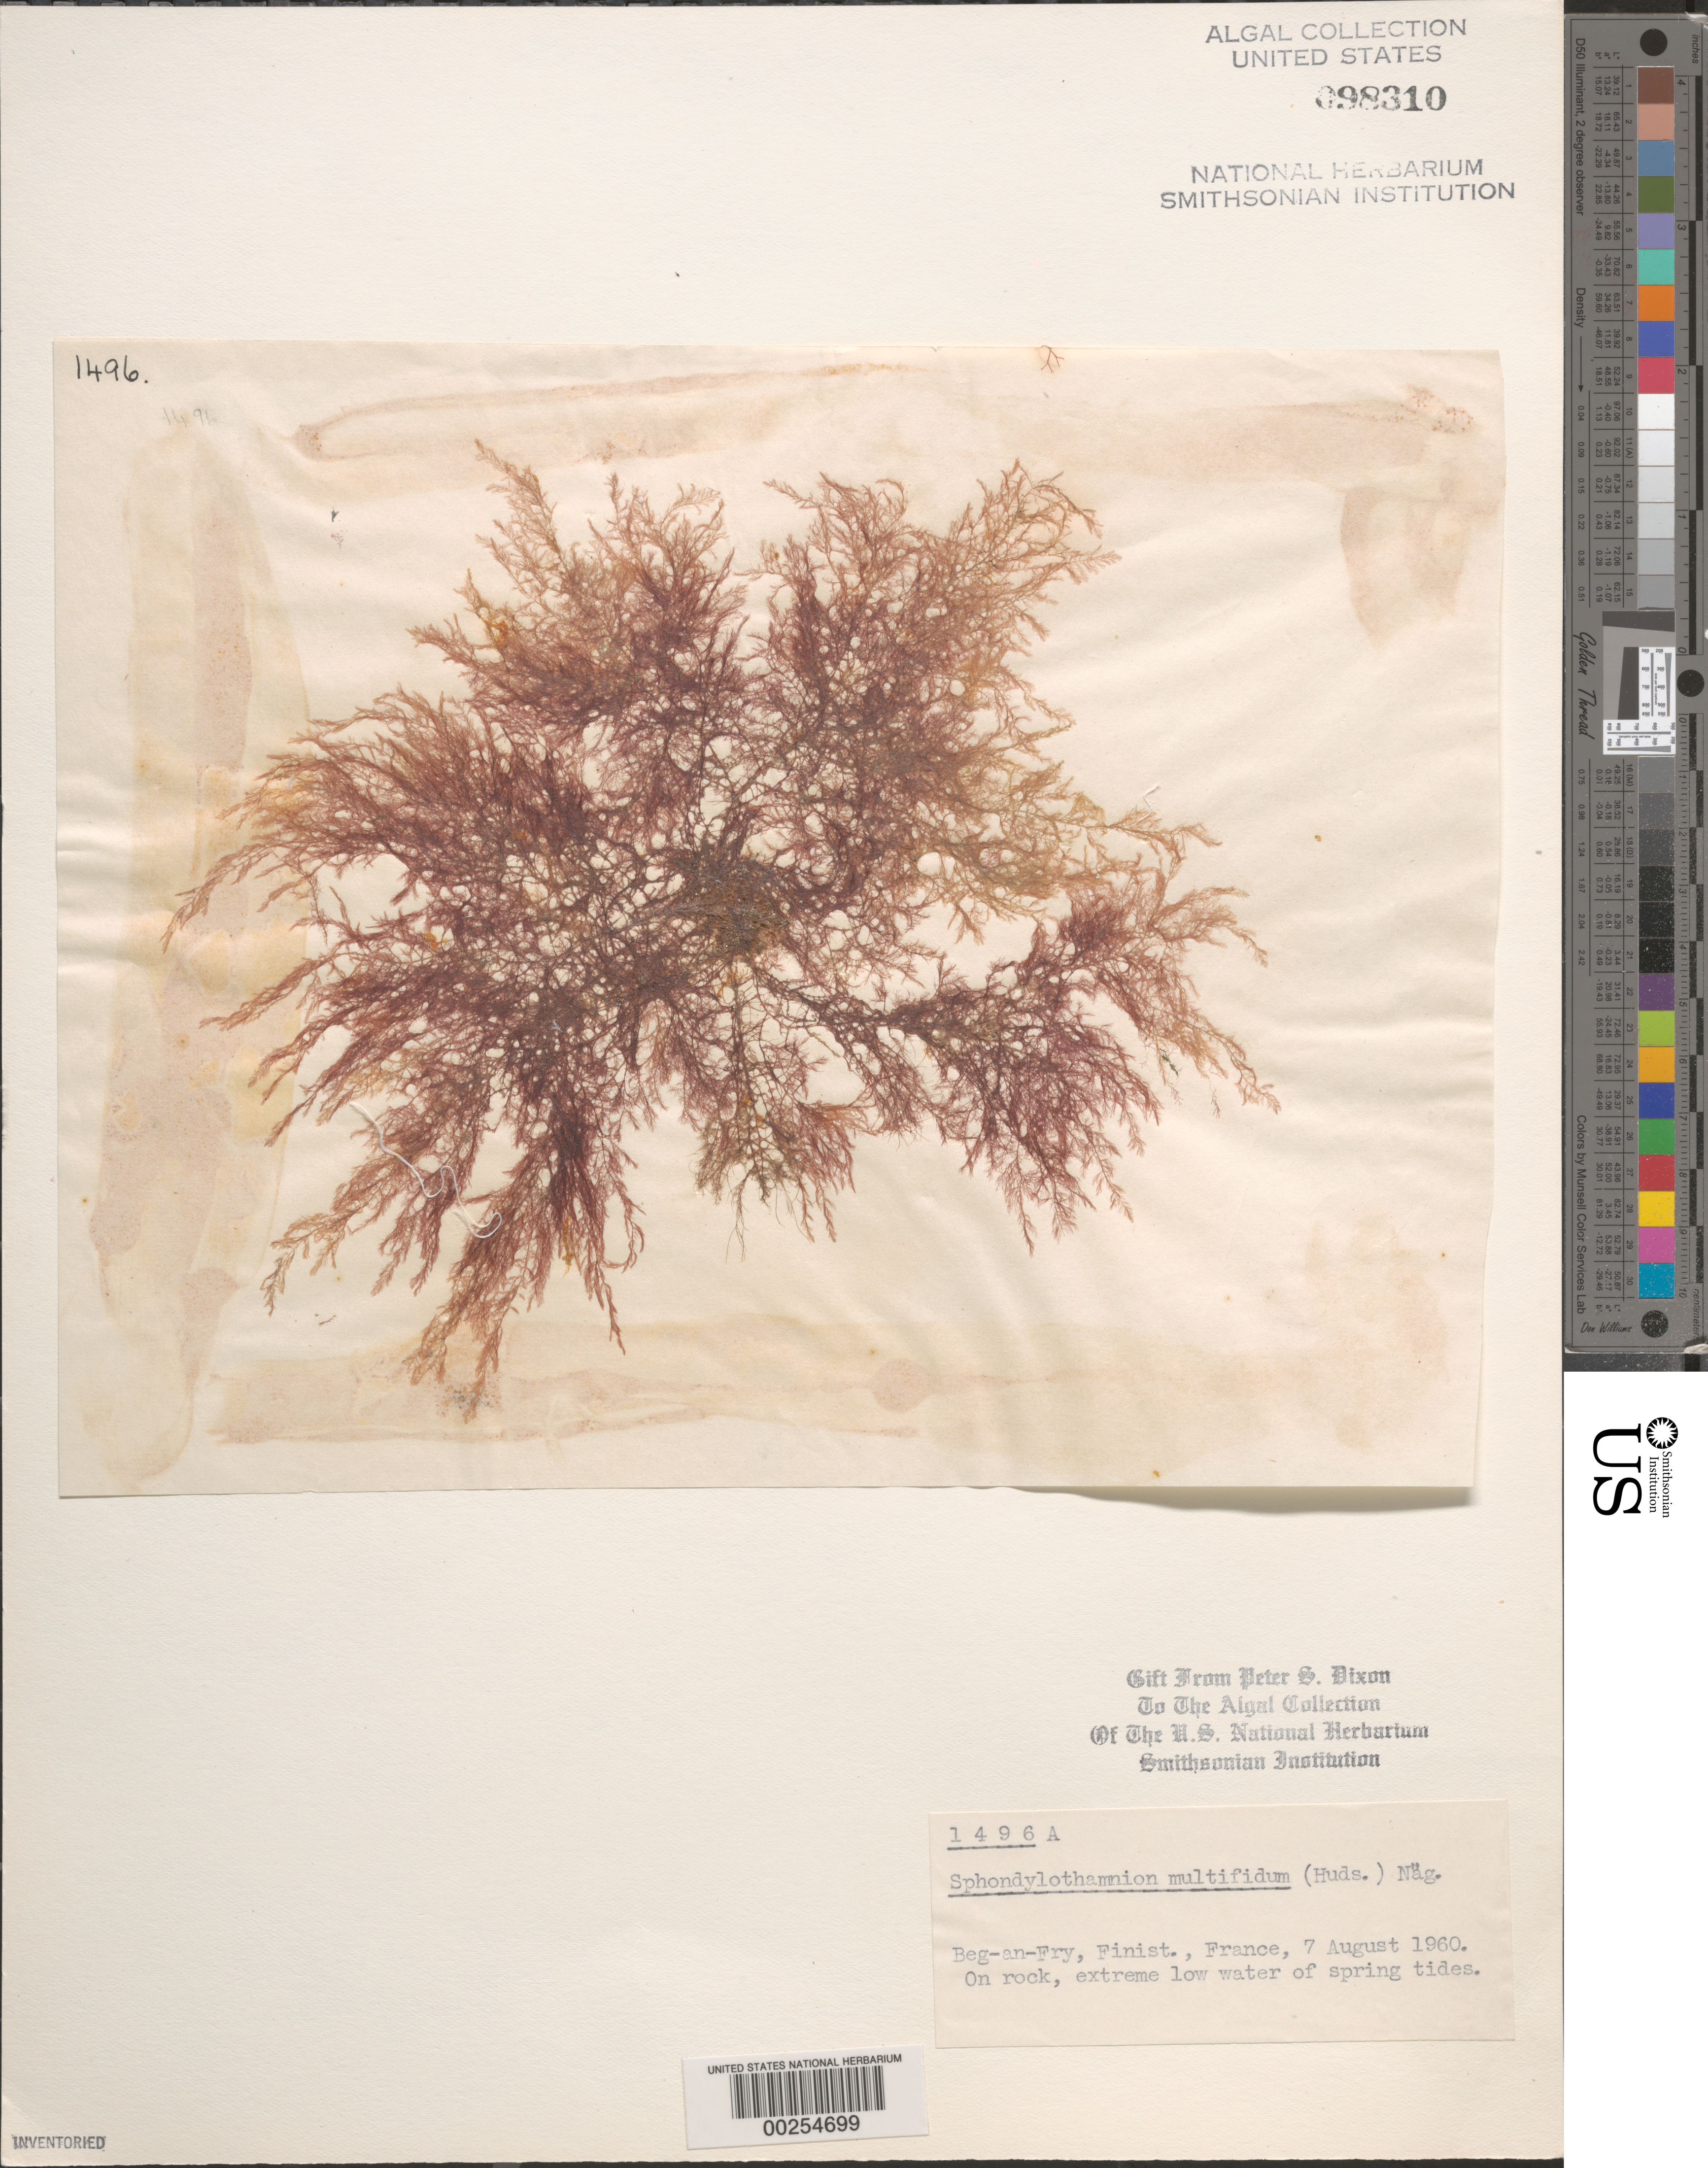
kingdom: Plantae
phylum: Rhodophyta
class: Florideophyceae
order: Ceramiales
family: Wrangeliaceae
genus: Sphondylothamnion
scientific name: Sphondylothamnion multifidum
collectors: P. S. Dixon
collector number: PSD 1496a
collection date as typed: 07 Aug 1960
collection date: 1960-08-07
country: France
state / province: Bretagne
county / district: Finistère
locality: Beg-an-Fry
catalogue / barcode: US 98310